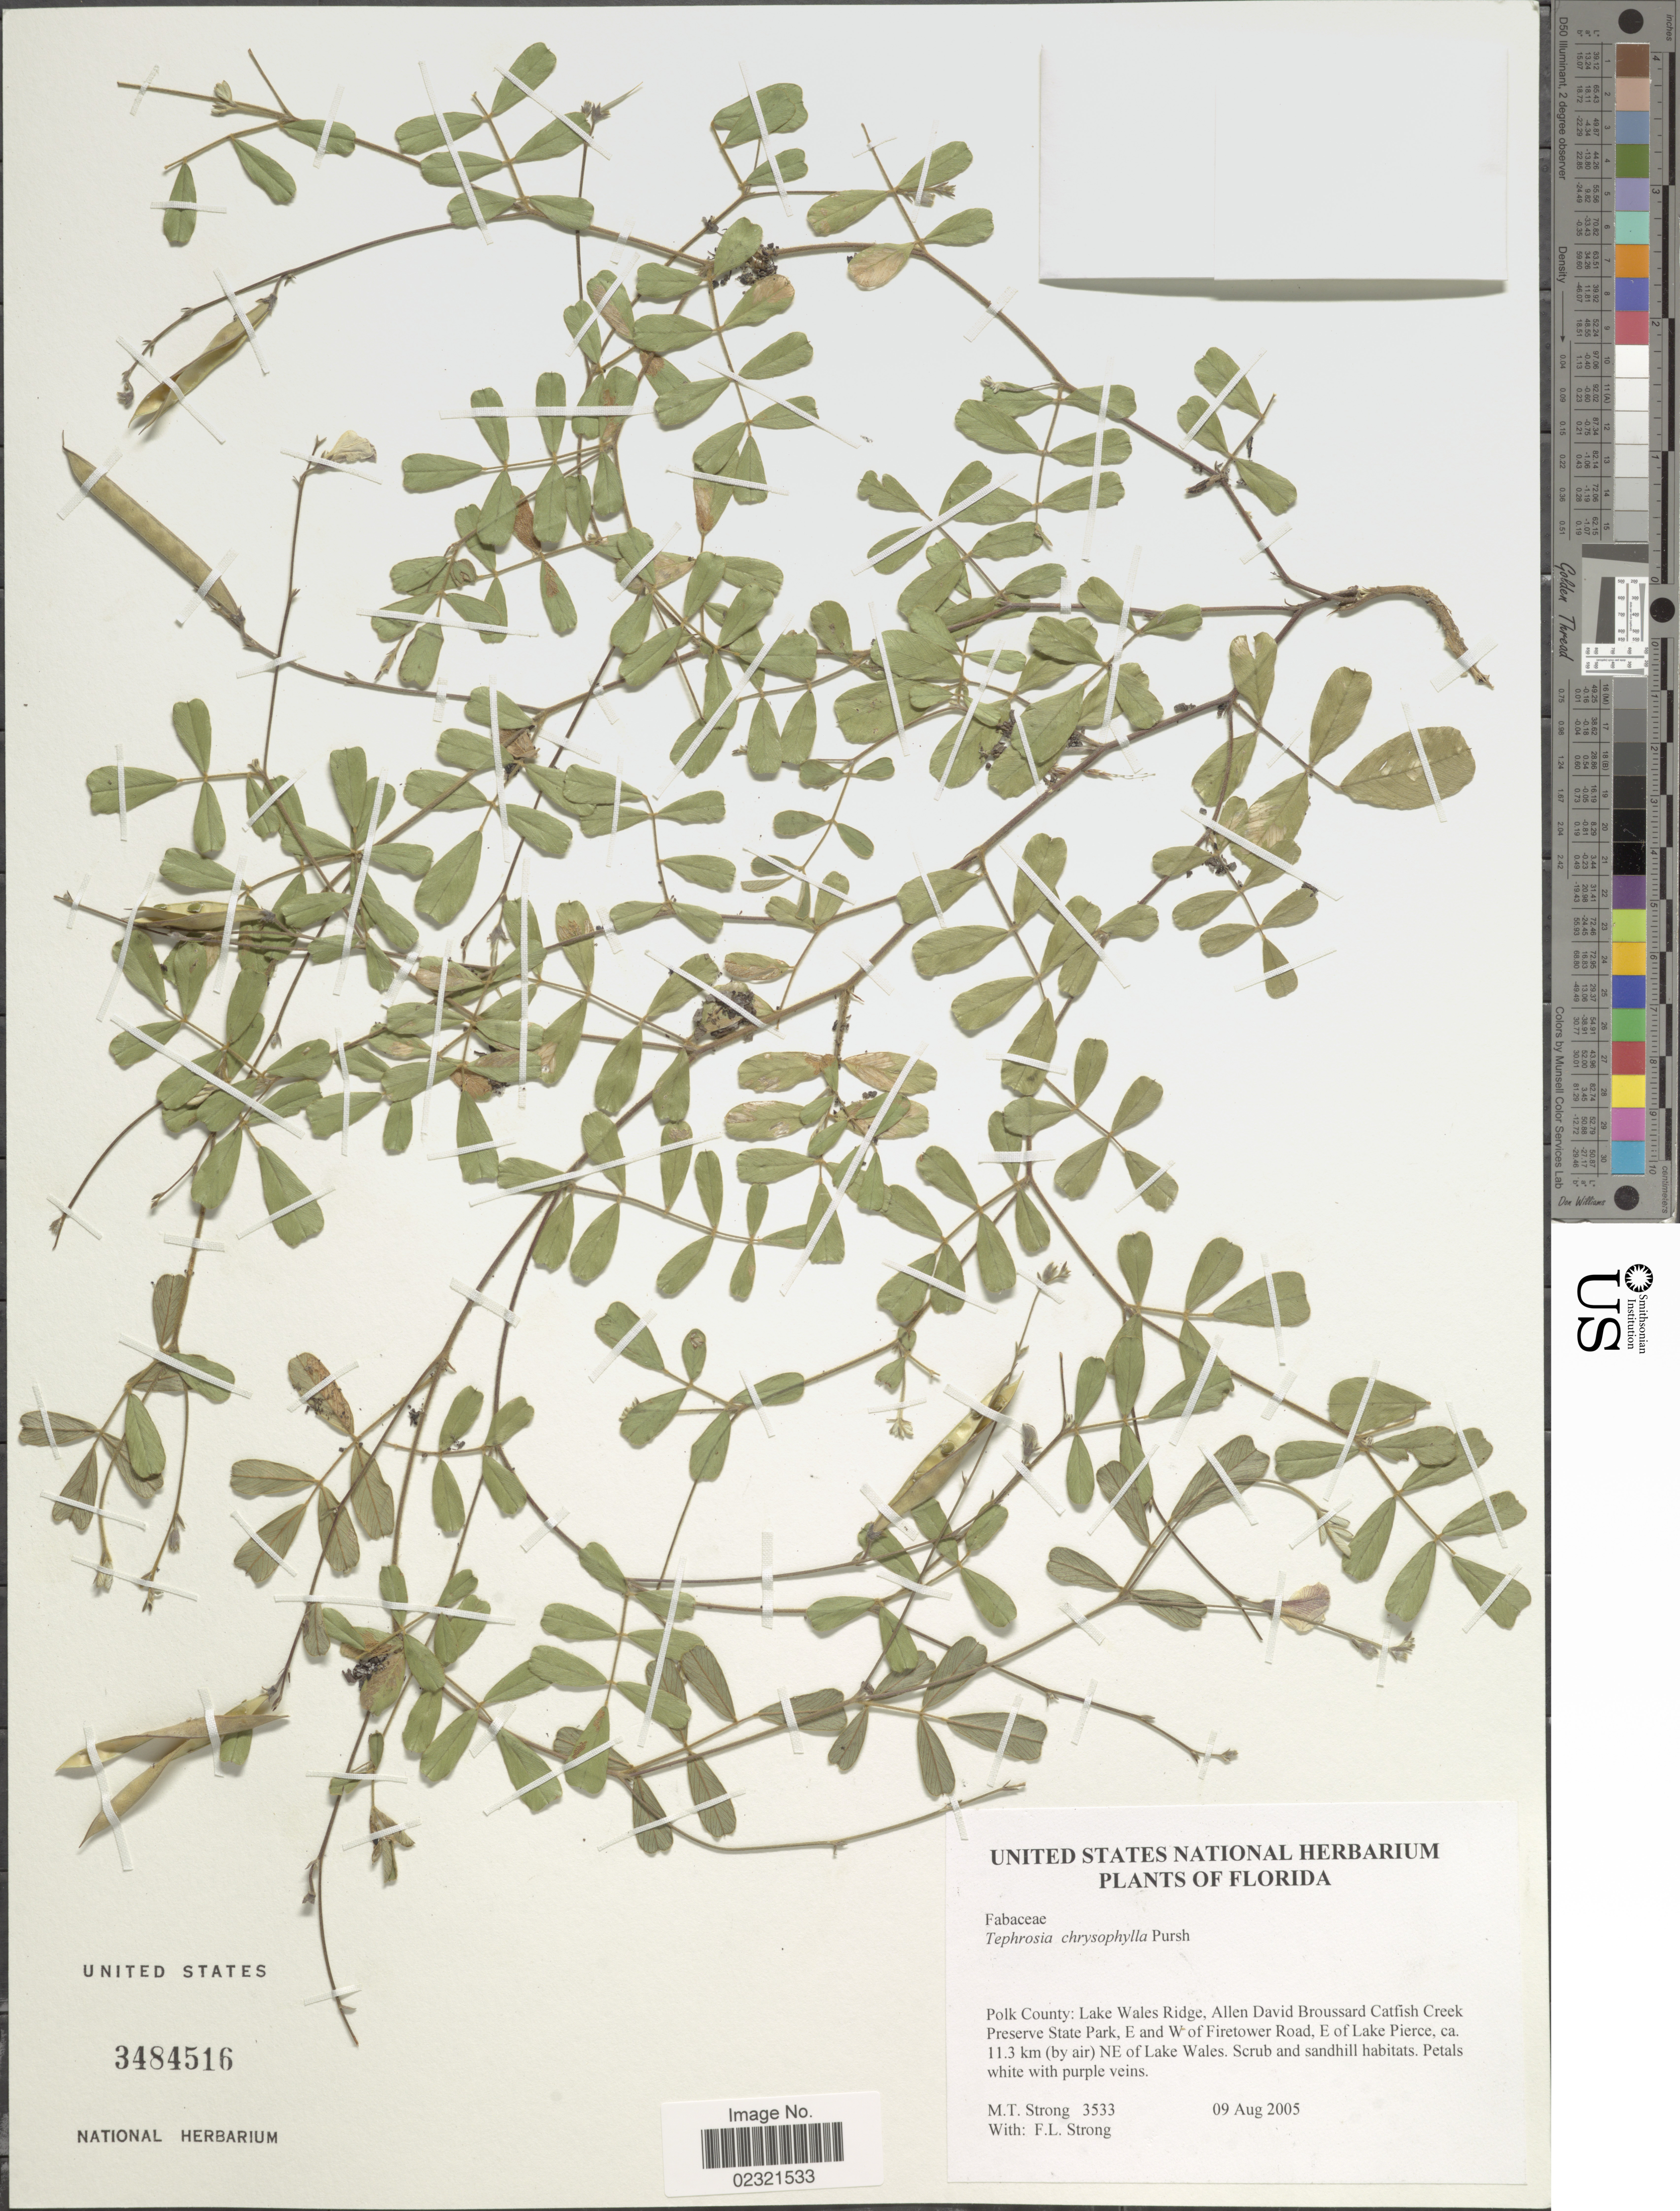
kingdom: Plantae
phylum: Tracheophyta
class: Magnoliopsida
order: Fabales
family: Fabaceae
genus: Tephrosia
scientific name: Tephrosia chrysophylla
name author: Pursh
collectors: M. Armstrong & F. L. Strong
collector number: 3533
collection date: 2005-08-09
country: United States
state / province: Florida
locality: Polk County: Lake Wales Ridge, Allen David Broussard Catfish Creek Preserve State park, E. and W of Firetower Road, E of Lake Pierce, ca. 11.3 km (by air) NE of Lake Wales.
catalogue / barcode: US 3484516